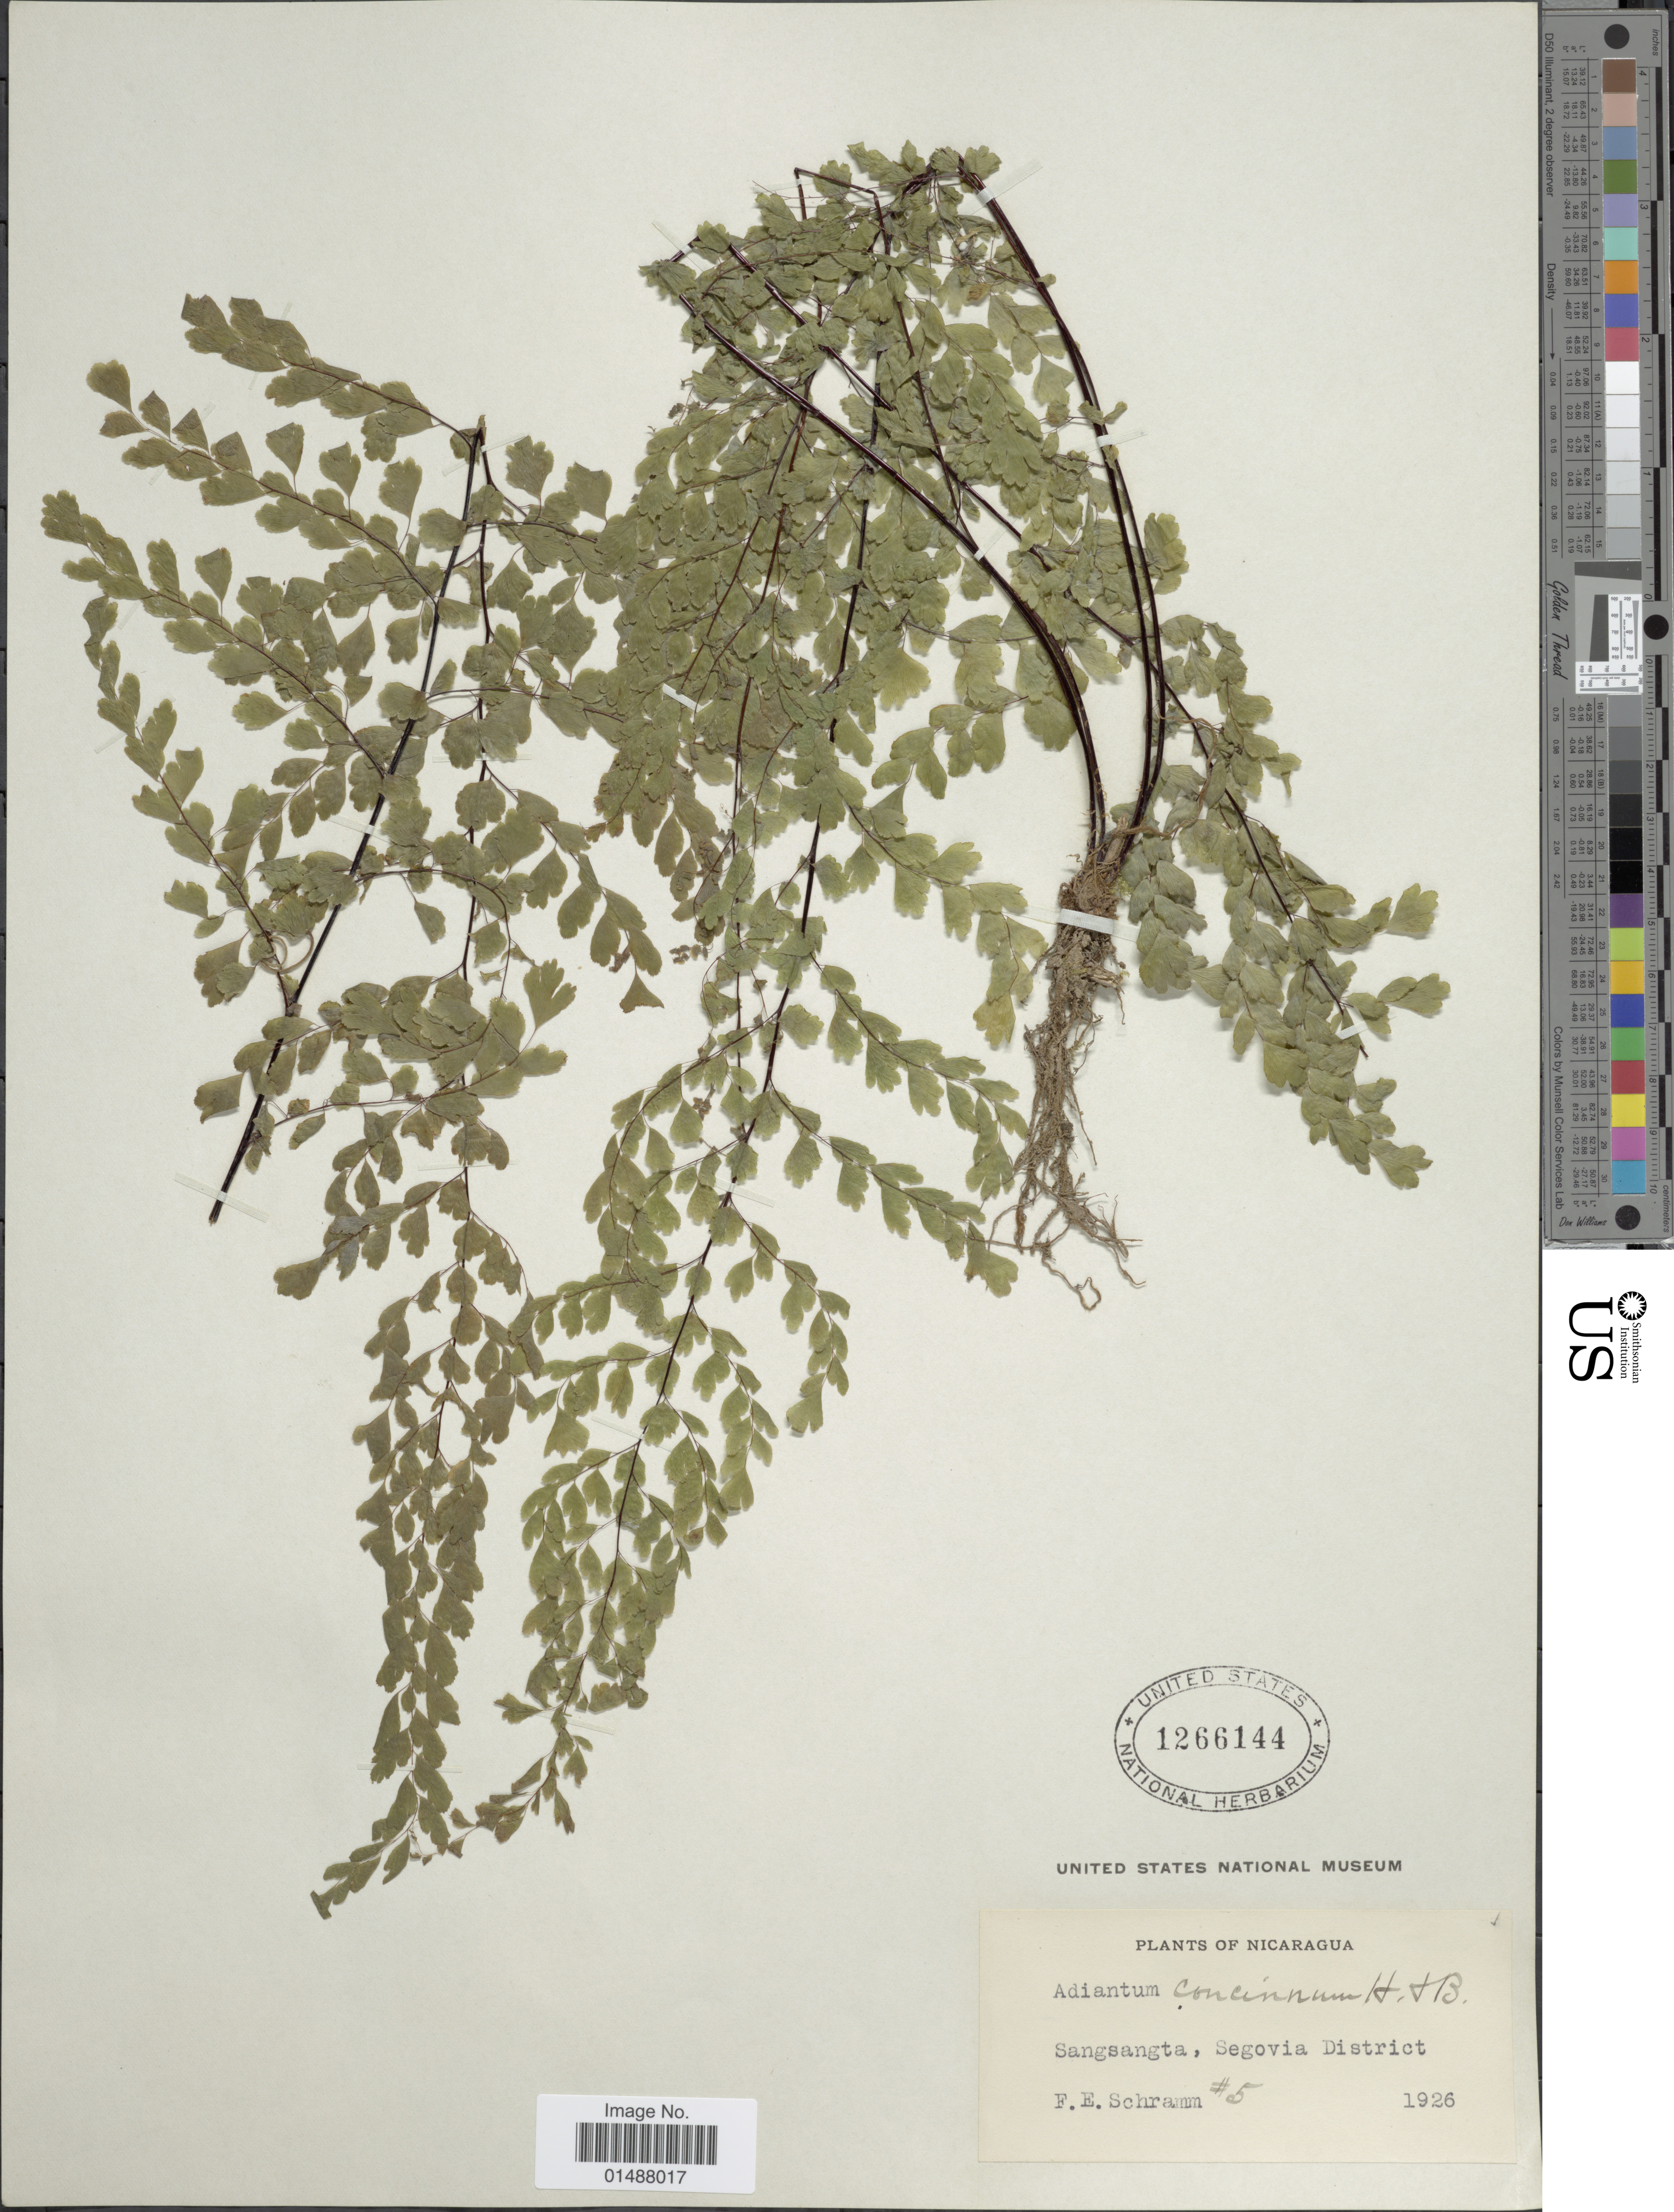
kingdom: Plantae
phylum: Tracheophyta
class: Polypodiopsida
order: Polypodiales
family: Pteridaceae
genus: Adiantum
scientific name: Adiantum concinnum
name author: Humb. & Bonpl. ex Willd.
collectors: F. E. Schramm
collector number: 5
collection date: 1926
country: Nicaragua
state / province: Nueva Segovia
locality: Sangsangta, Segovia District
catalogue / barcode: US 1266144